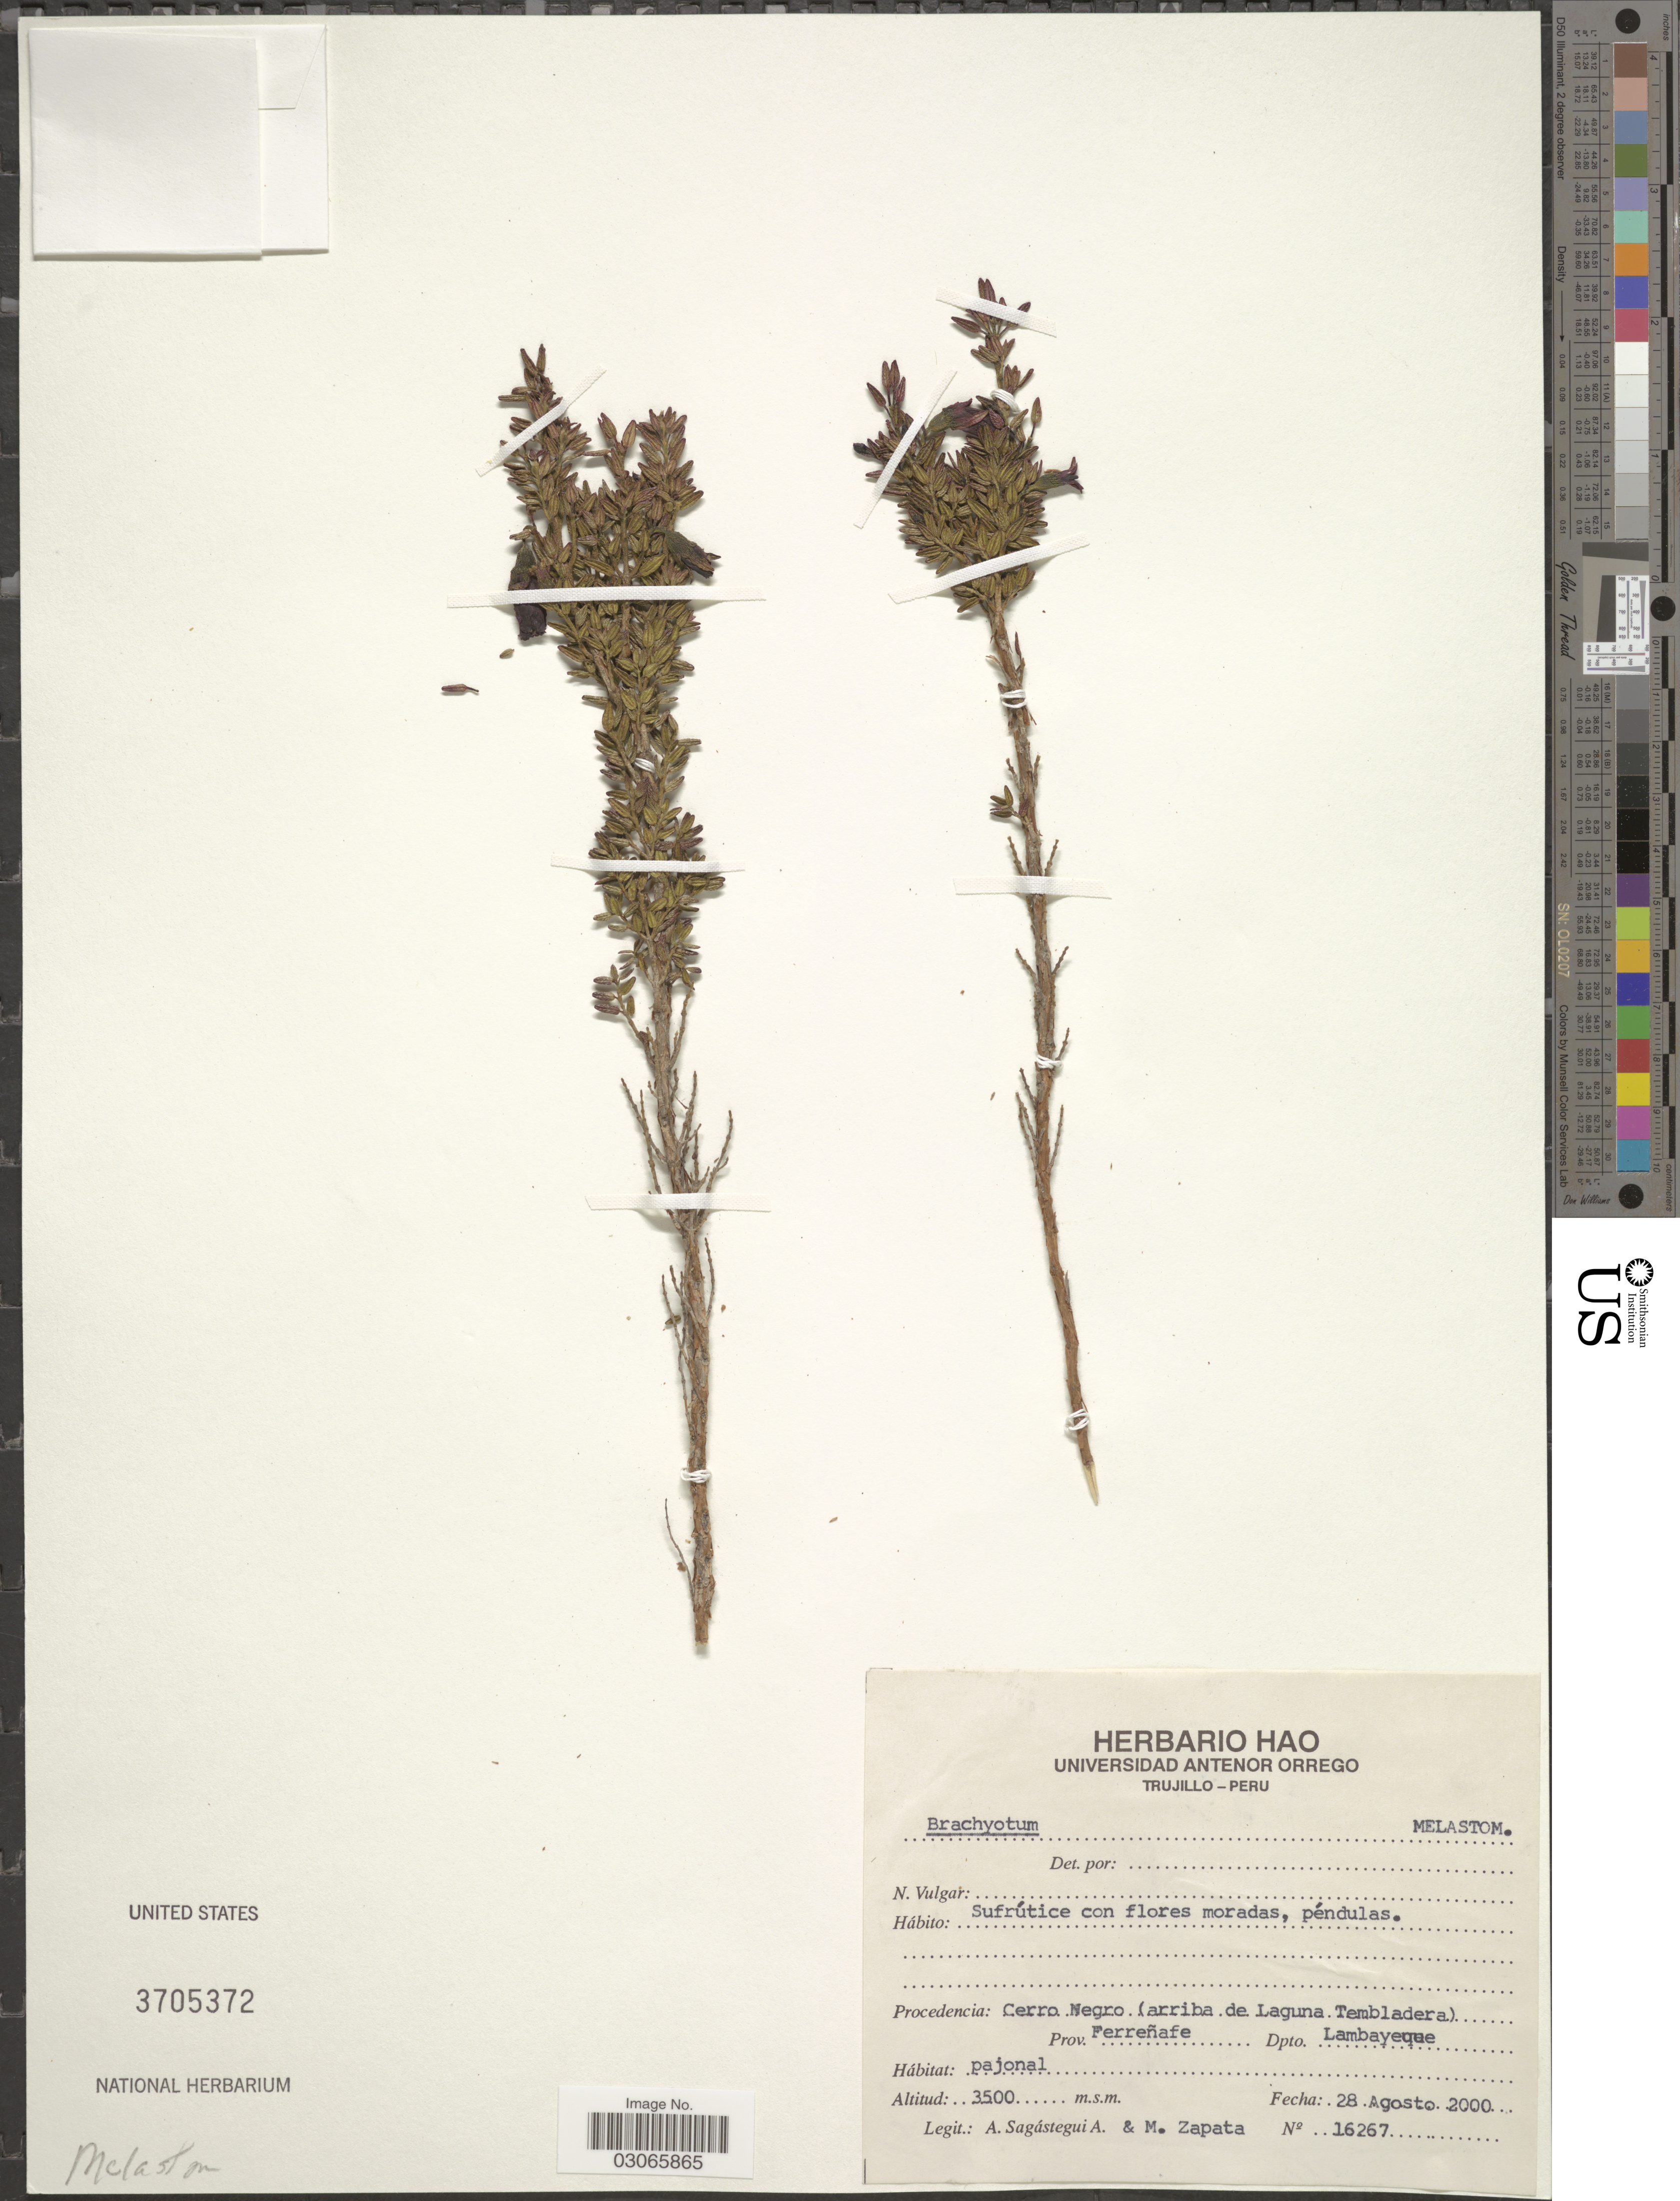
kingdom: Plantae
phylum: Tracheophyta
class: Magnoliopsida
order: Myrtales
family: Melastomataceae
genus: Brachyotum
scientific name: Brachyotum sp.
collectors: A. Sagástegui A. & M. Zapata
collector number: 16267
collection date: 2000-08-28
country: Peru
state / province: Lambayeque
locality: Procedencia: Cerro Negro (arriba de Laguna Tembladera) Prov. Ferreñafe. Dpto. Lambayeque.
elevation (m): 3500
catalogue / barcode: US 3705372